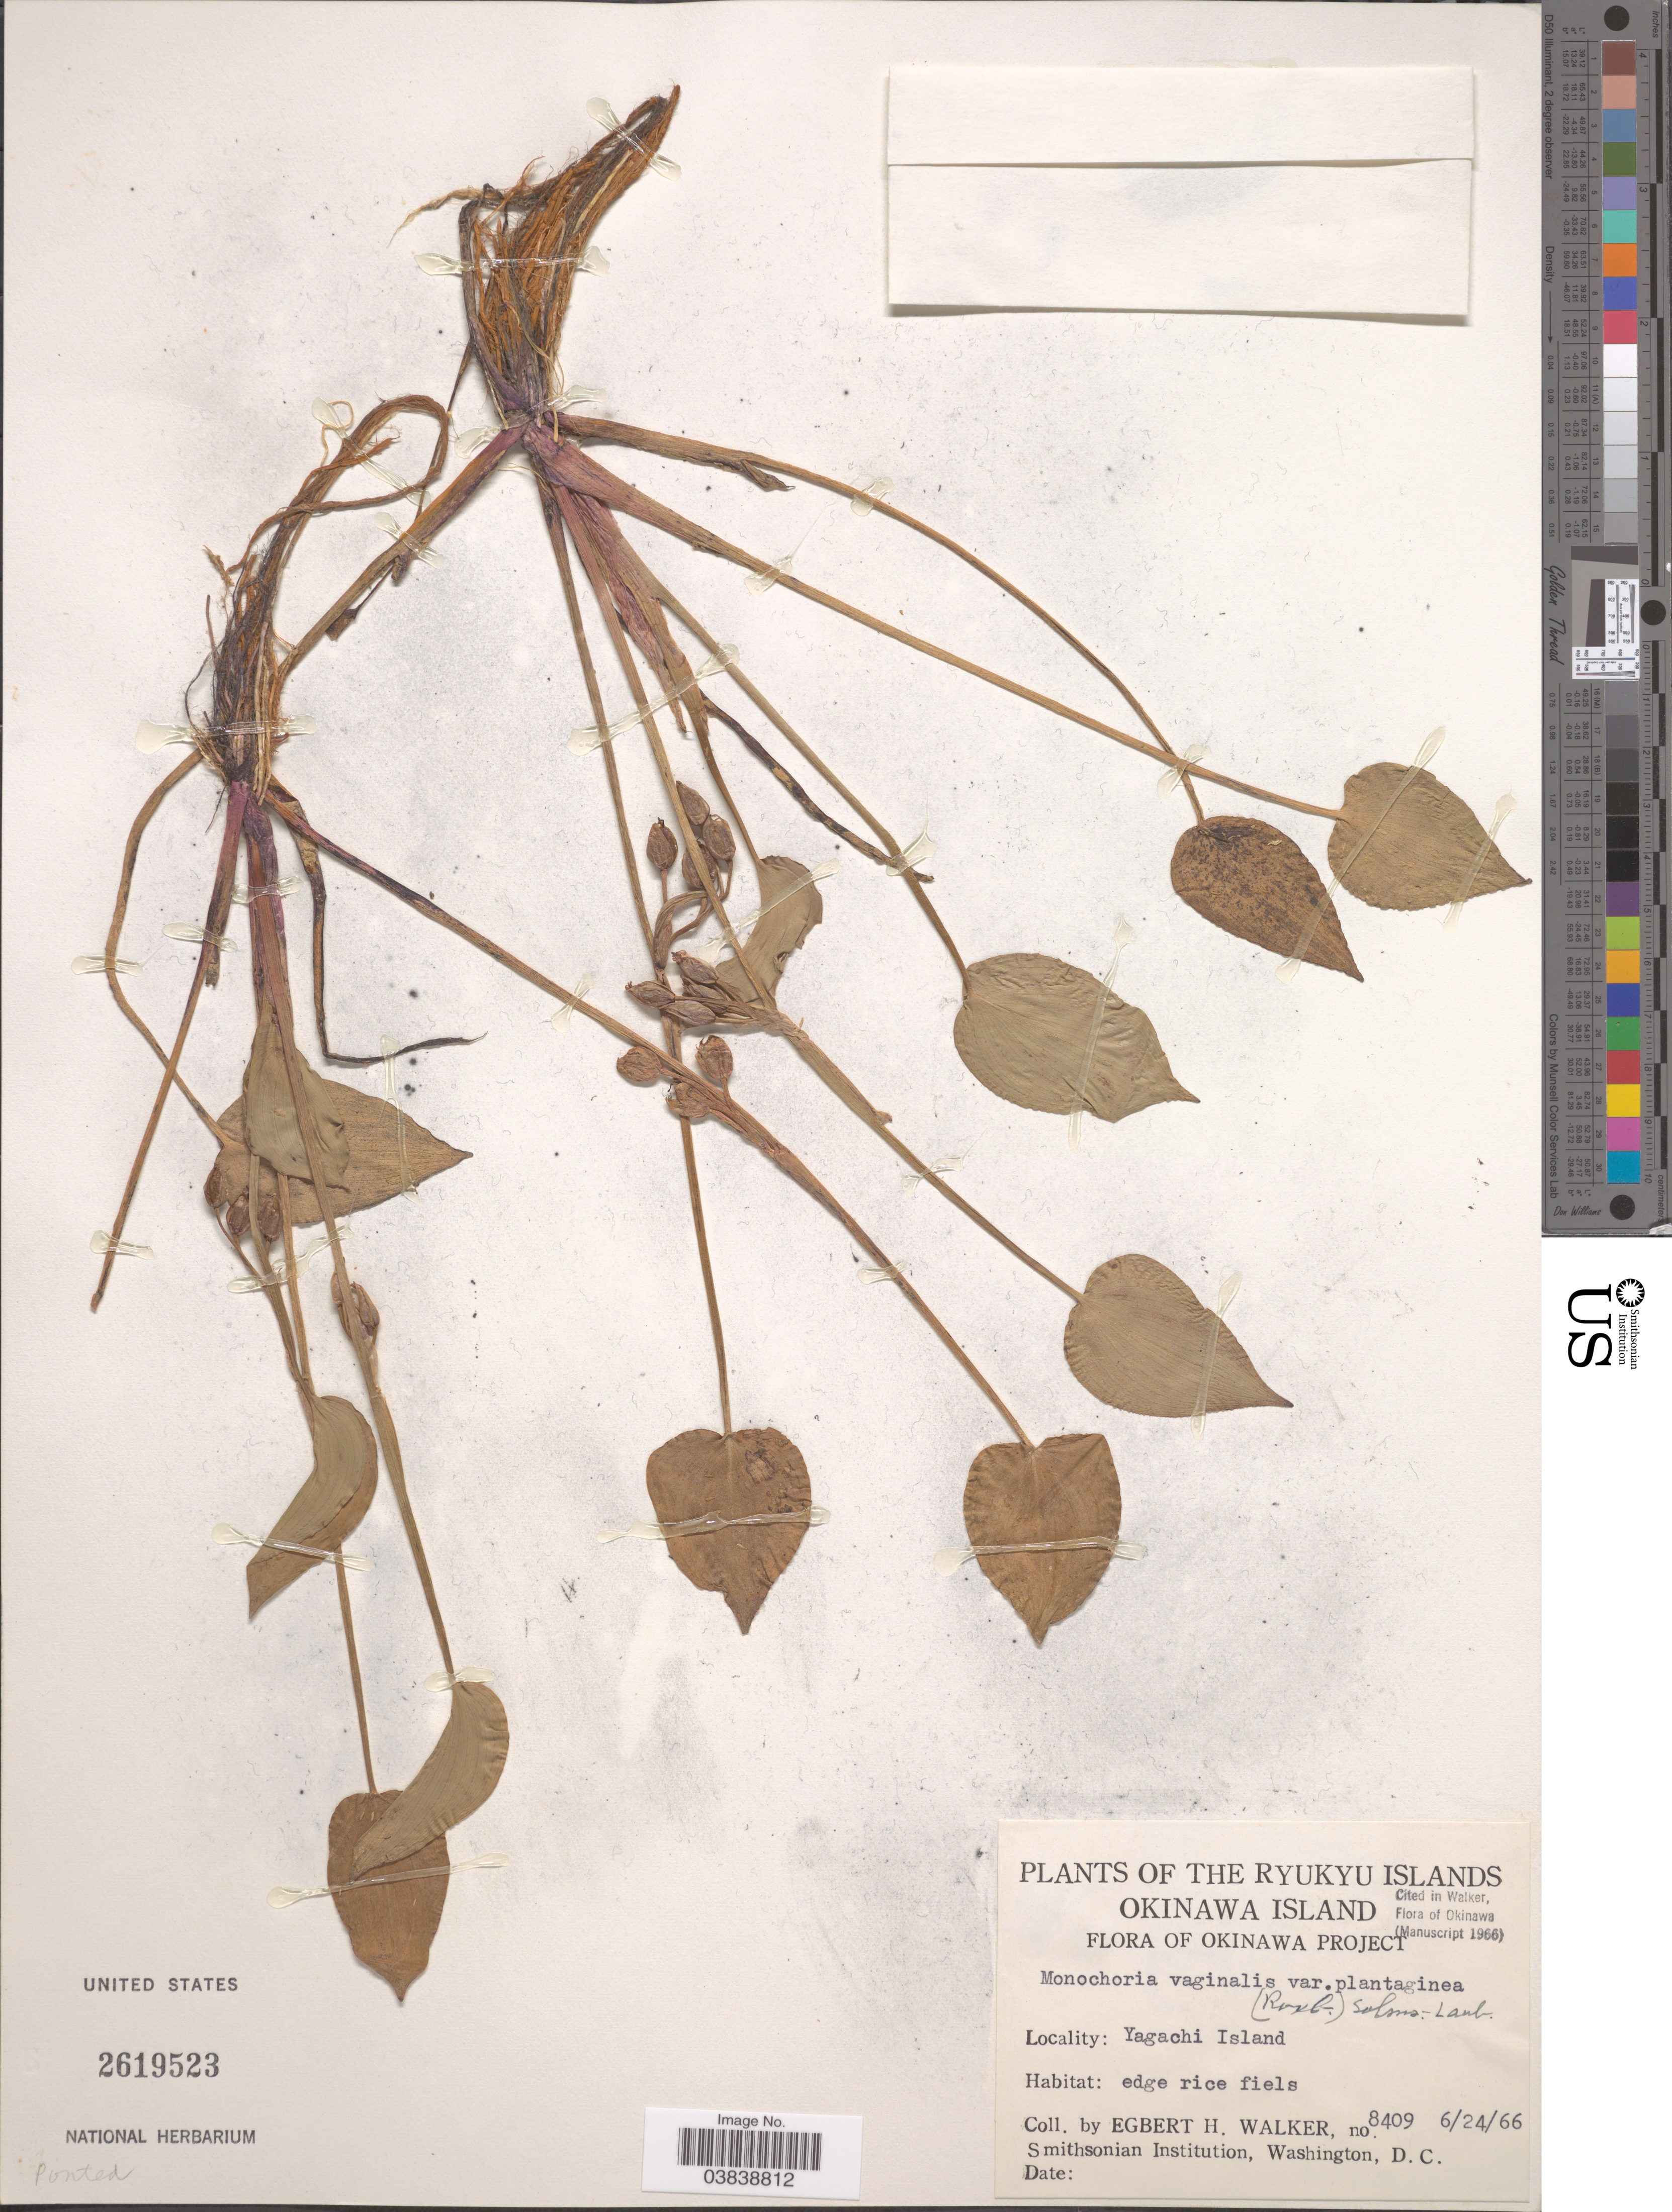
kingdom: Plantae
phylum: Tracheophyta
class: Liliopsida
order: Commelinales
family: Pontederiaceae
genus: Monochoria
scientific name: Monochoria vaginalis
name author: (Burm. f.) C. Presl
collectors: E. H. Walker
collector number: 8409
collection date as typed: Transcribed d/m/y: 24/6/66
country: Japan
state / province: Okinawa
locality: Ryukyu Islands. Okinawa Island. Okinawa Project. Yagachi Island.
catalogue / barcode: US 2619523